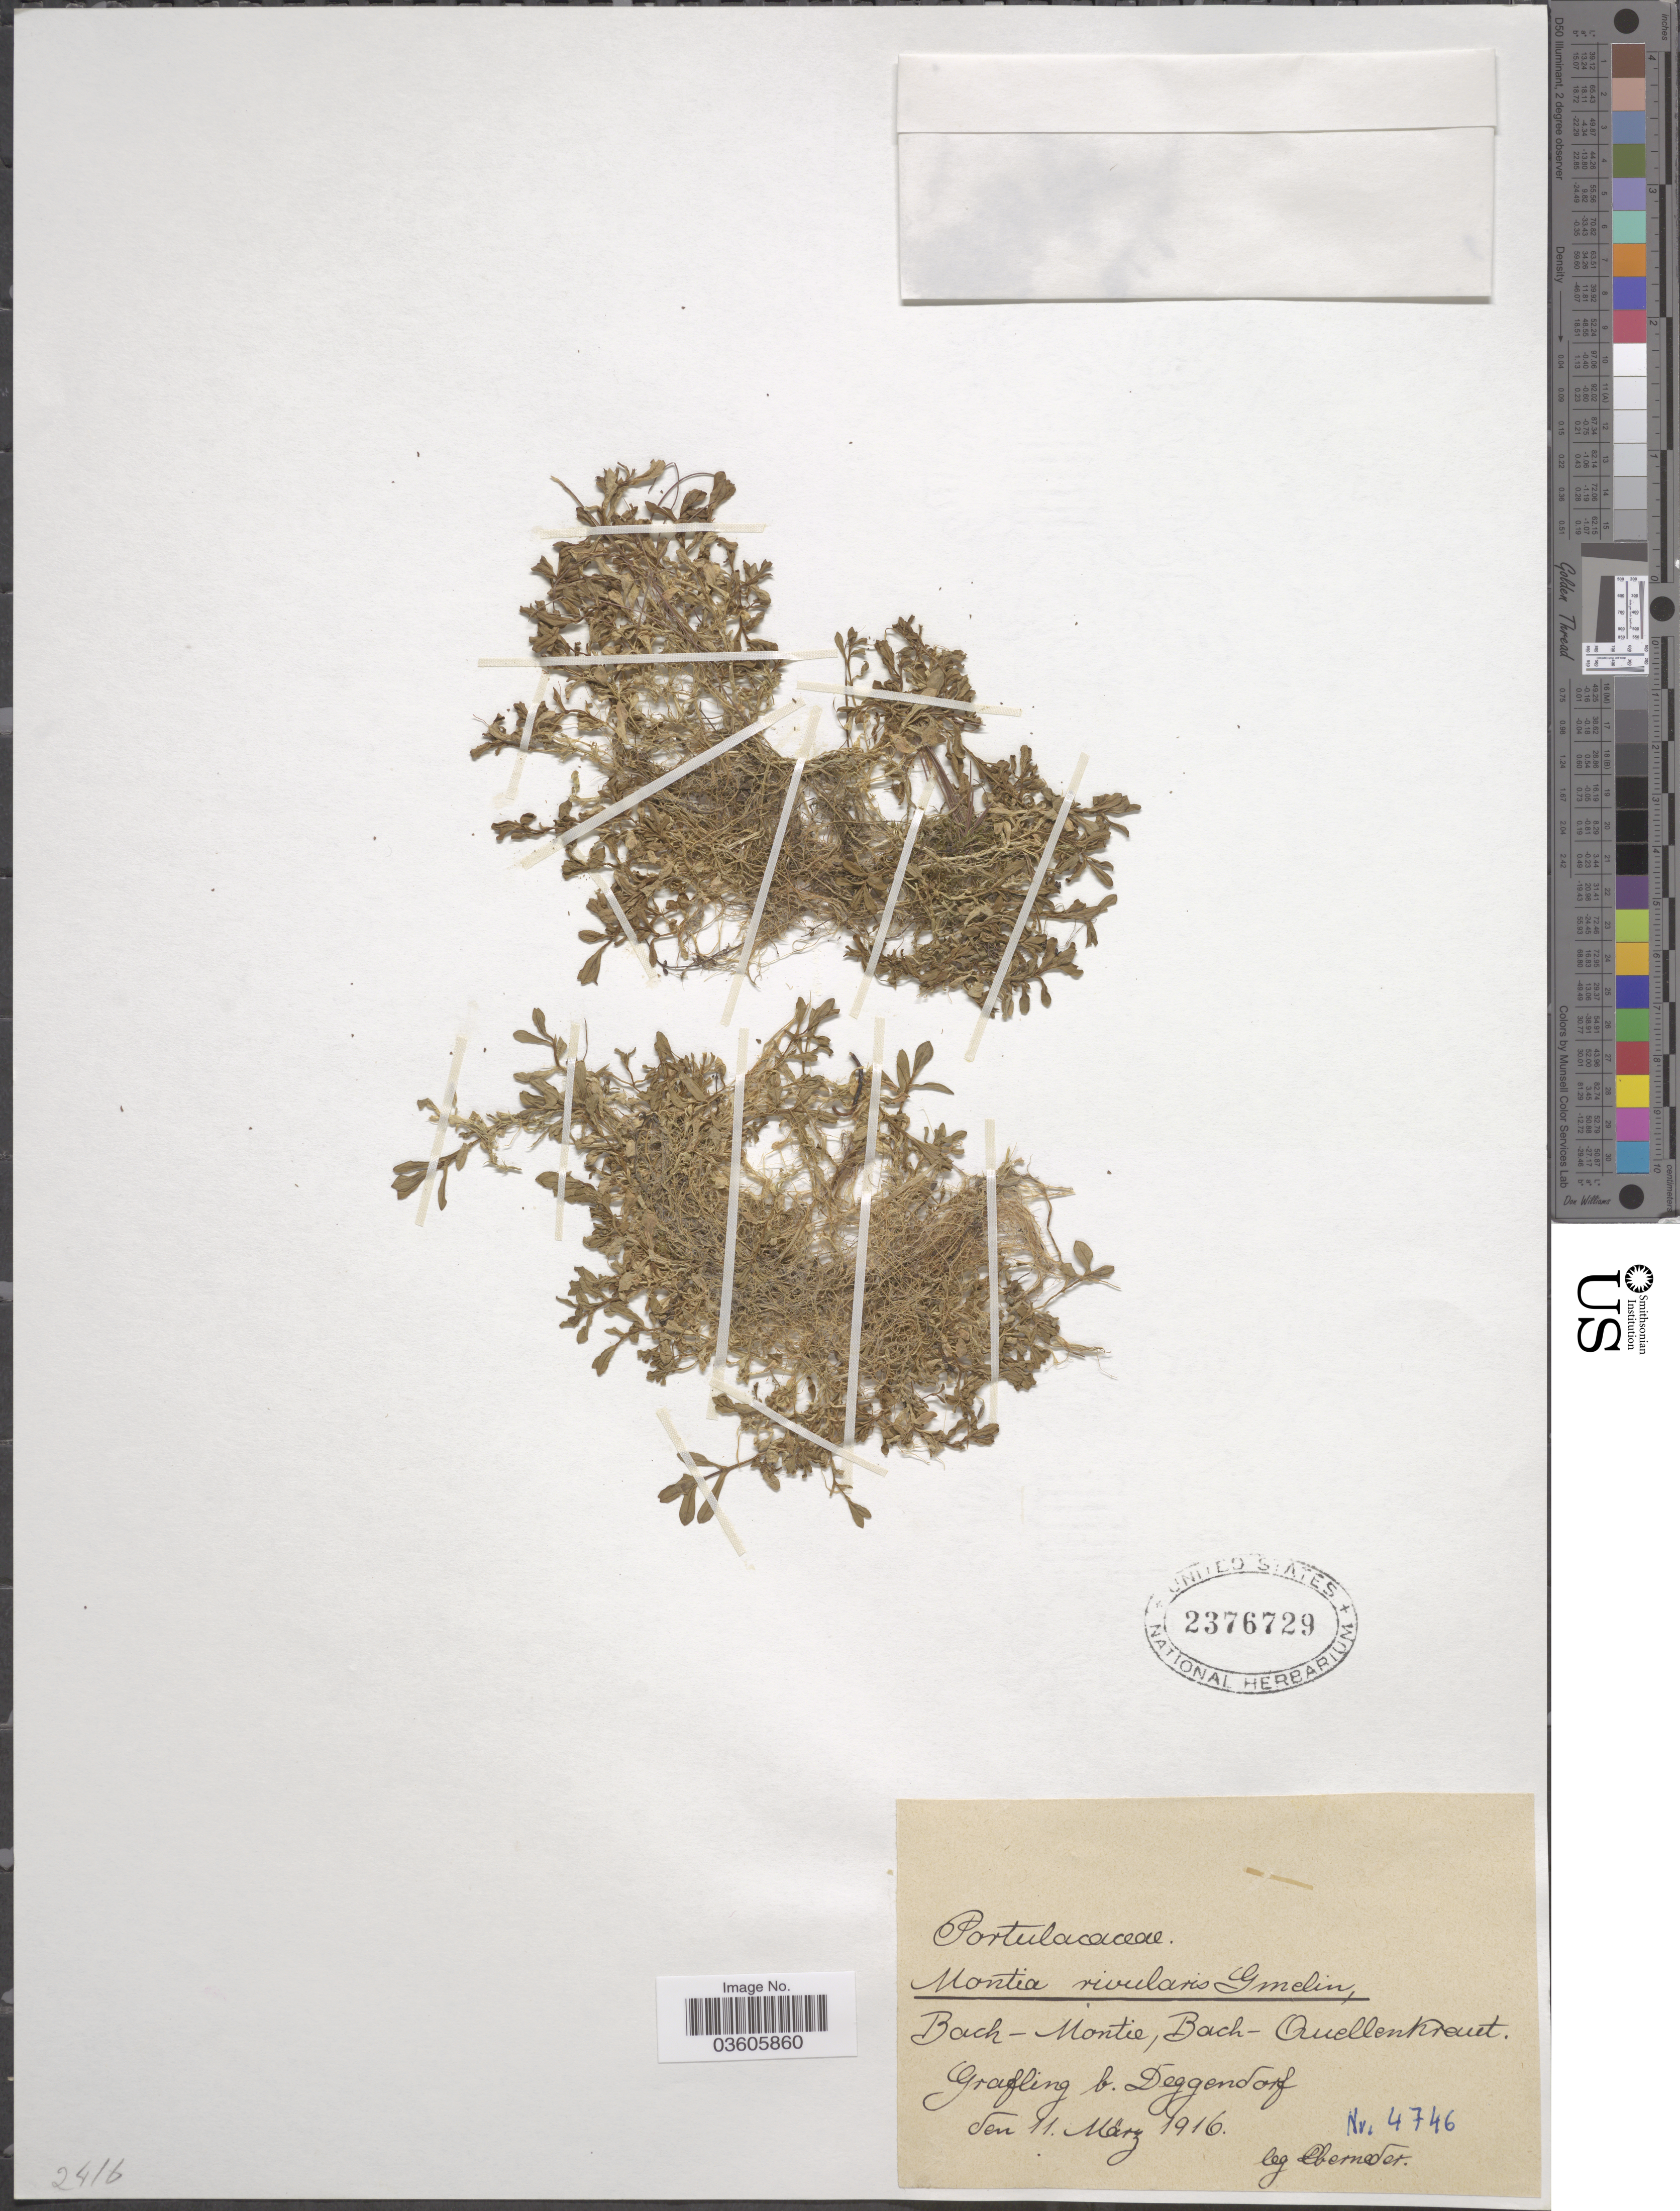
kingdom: Plantae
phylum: Tracheophyta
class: Magnoliopsida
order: Caryophyllales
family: Montiaceae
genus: Montia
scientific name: Montia rivularis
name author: C.C. Gmel.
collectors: -- Aberneder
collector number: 4746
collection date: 1916-03-11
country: Germany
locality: Bach-Montie, Bach-Quellenkraut. Grafling b. Deggendorf.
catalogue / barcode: US 2376729